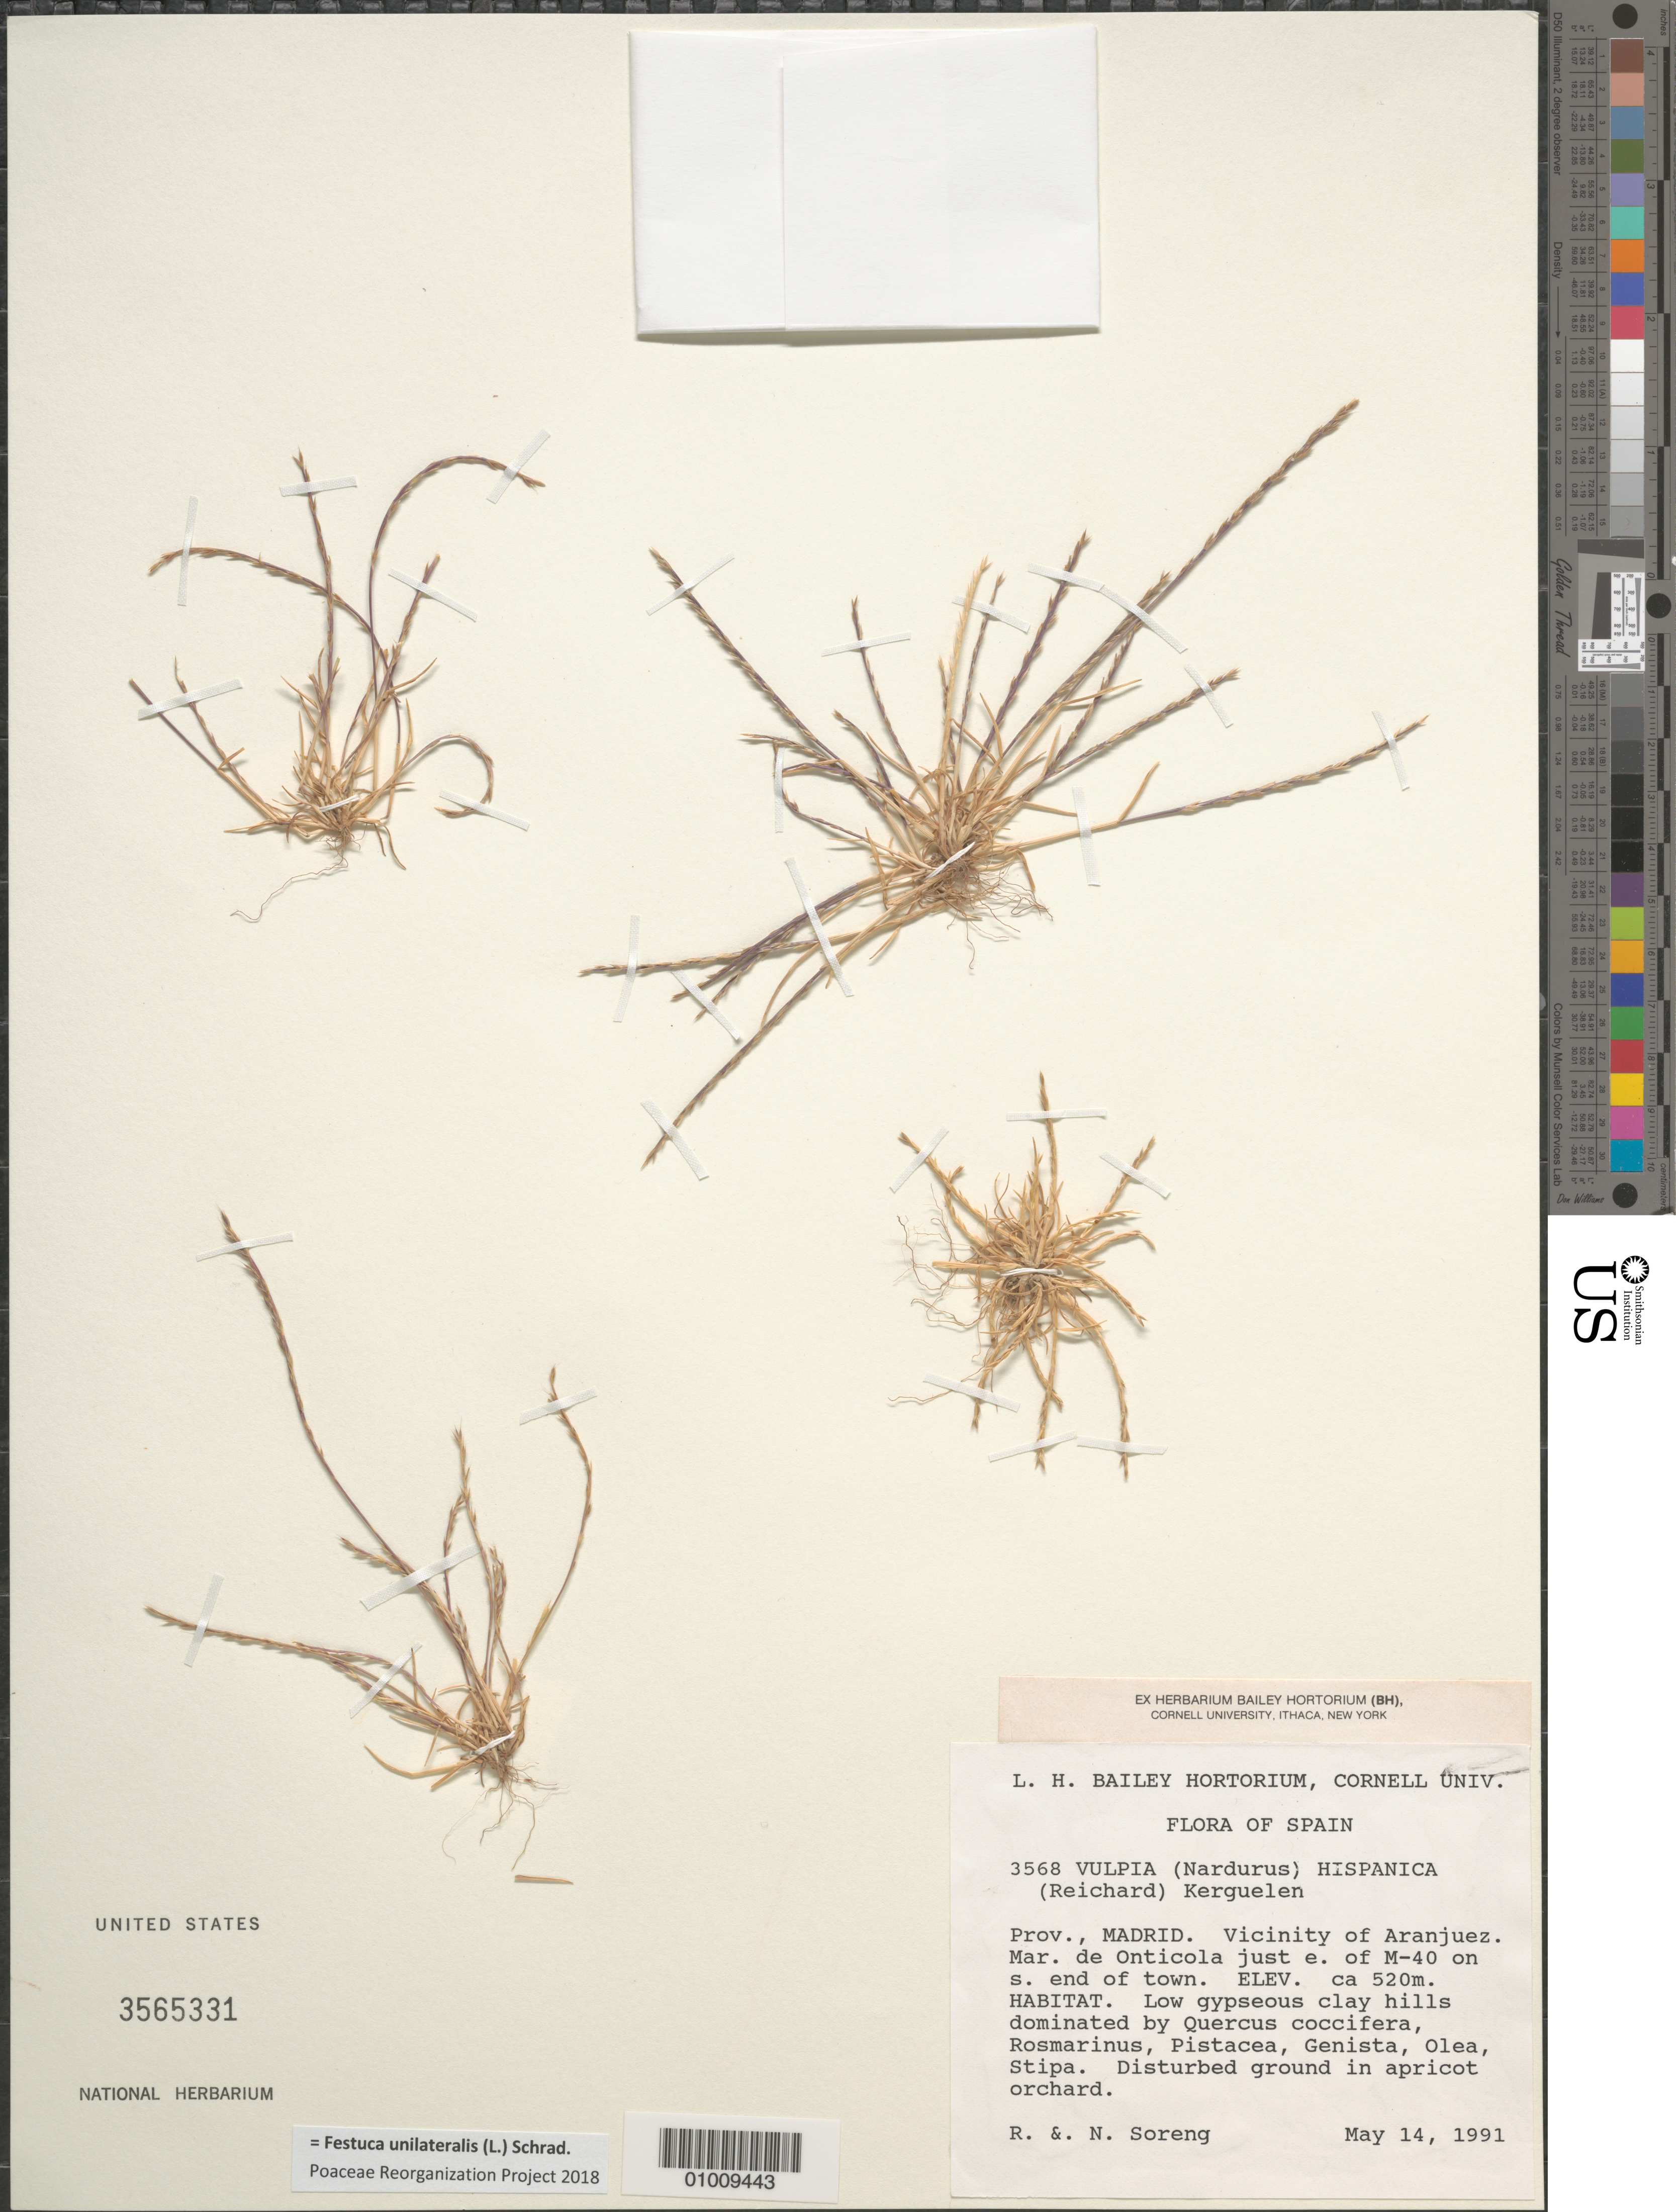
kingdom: Plantae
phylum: Tracheophyta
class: Liliopsida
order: Poales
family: Poaceae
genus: Festuca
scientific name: Festuca unilateralis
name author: Schrad.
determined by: Poaceae Reorganization Project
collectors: R. J. Soreng & N. L. Soreng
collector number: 3568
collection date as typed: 14 May 1991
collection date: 1991-05-14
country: Spain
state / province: Madrid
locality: Aranjuez vicinity. Mar de Onticola just E of M-40 on S end of town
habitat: Low gypseous clay hills dominated by Quercus coccifera, Rosmarinus, Pistacea, Genista, Olea, Stipa,disturbed ground orchard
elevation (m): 520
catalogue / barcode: US 3565331